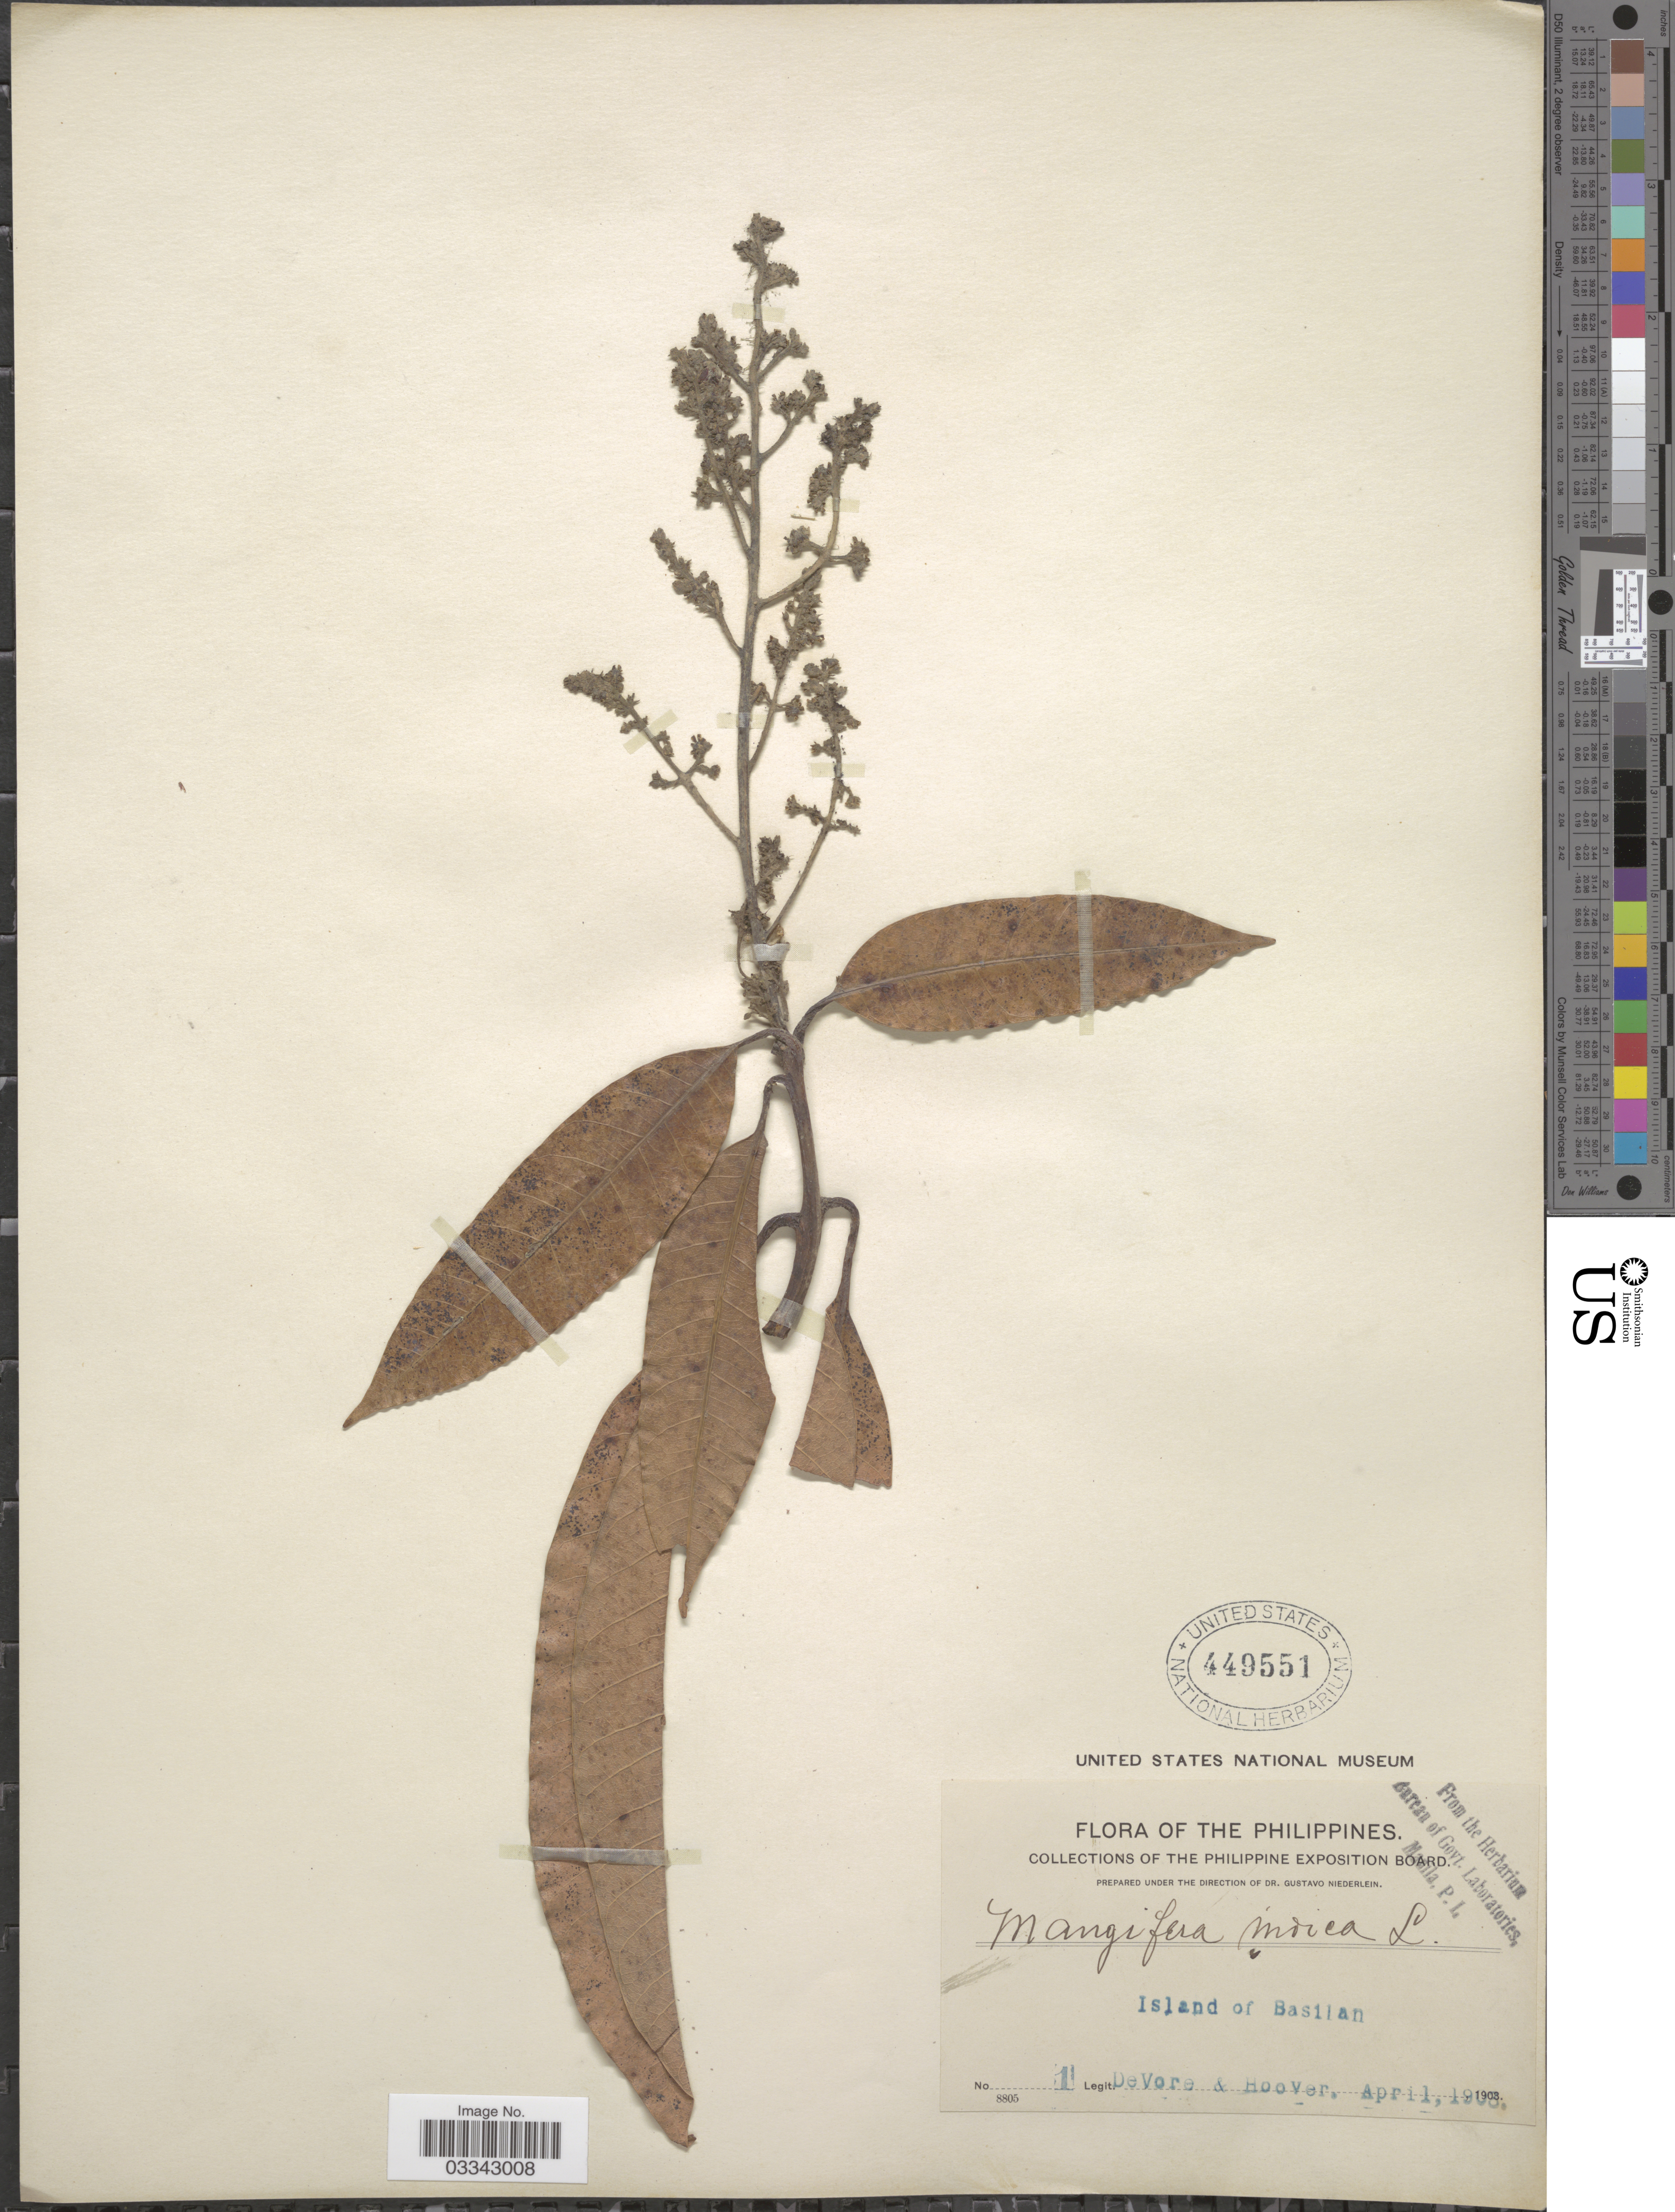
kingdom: Plantae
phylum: Tracheophyta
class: Magnoliopsida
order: Sapindales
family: Anacardiaceae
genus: Mangifera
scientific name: Mangifera indica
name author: L.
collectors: B. F. DeVore & -- Hoover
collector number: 1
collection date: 1908-04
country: Philippines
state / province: Muslim Mindanao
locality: Island of Basilan.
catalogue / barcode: US 449551